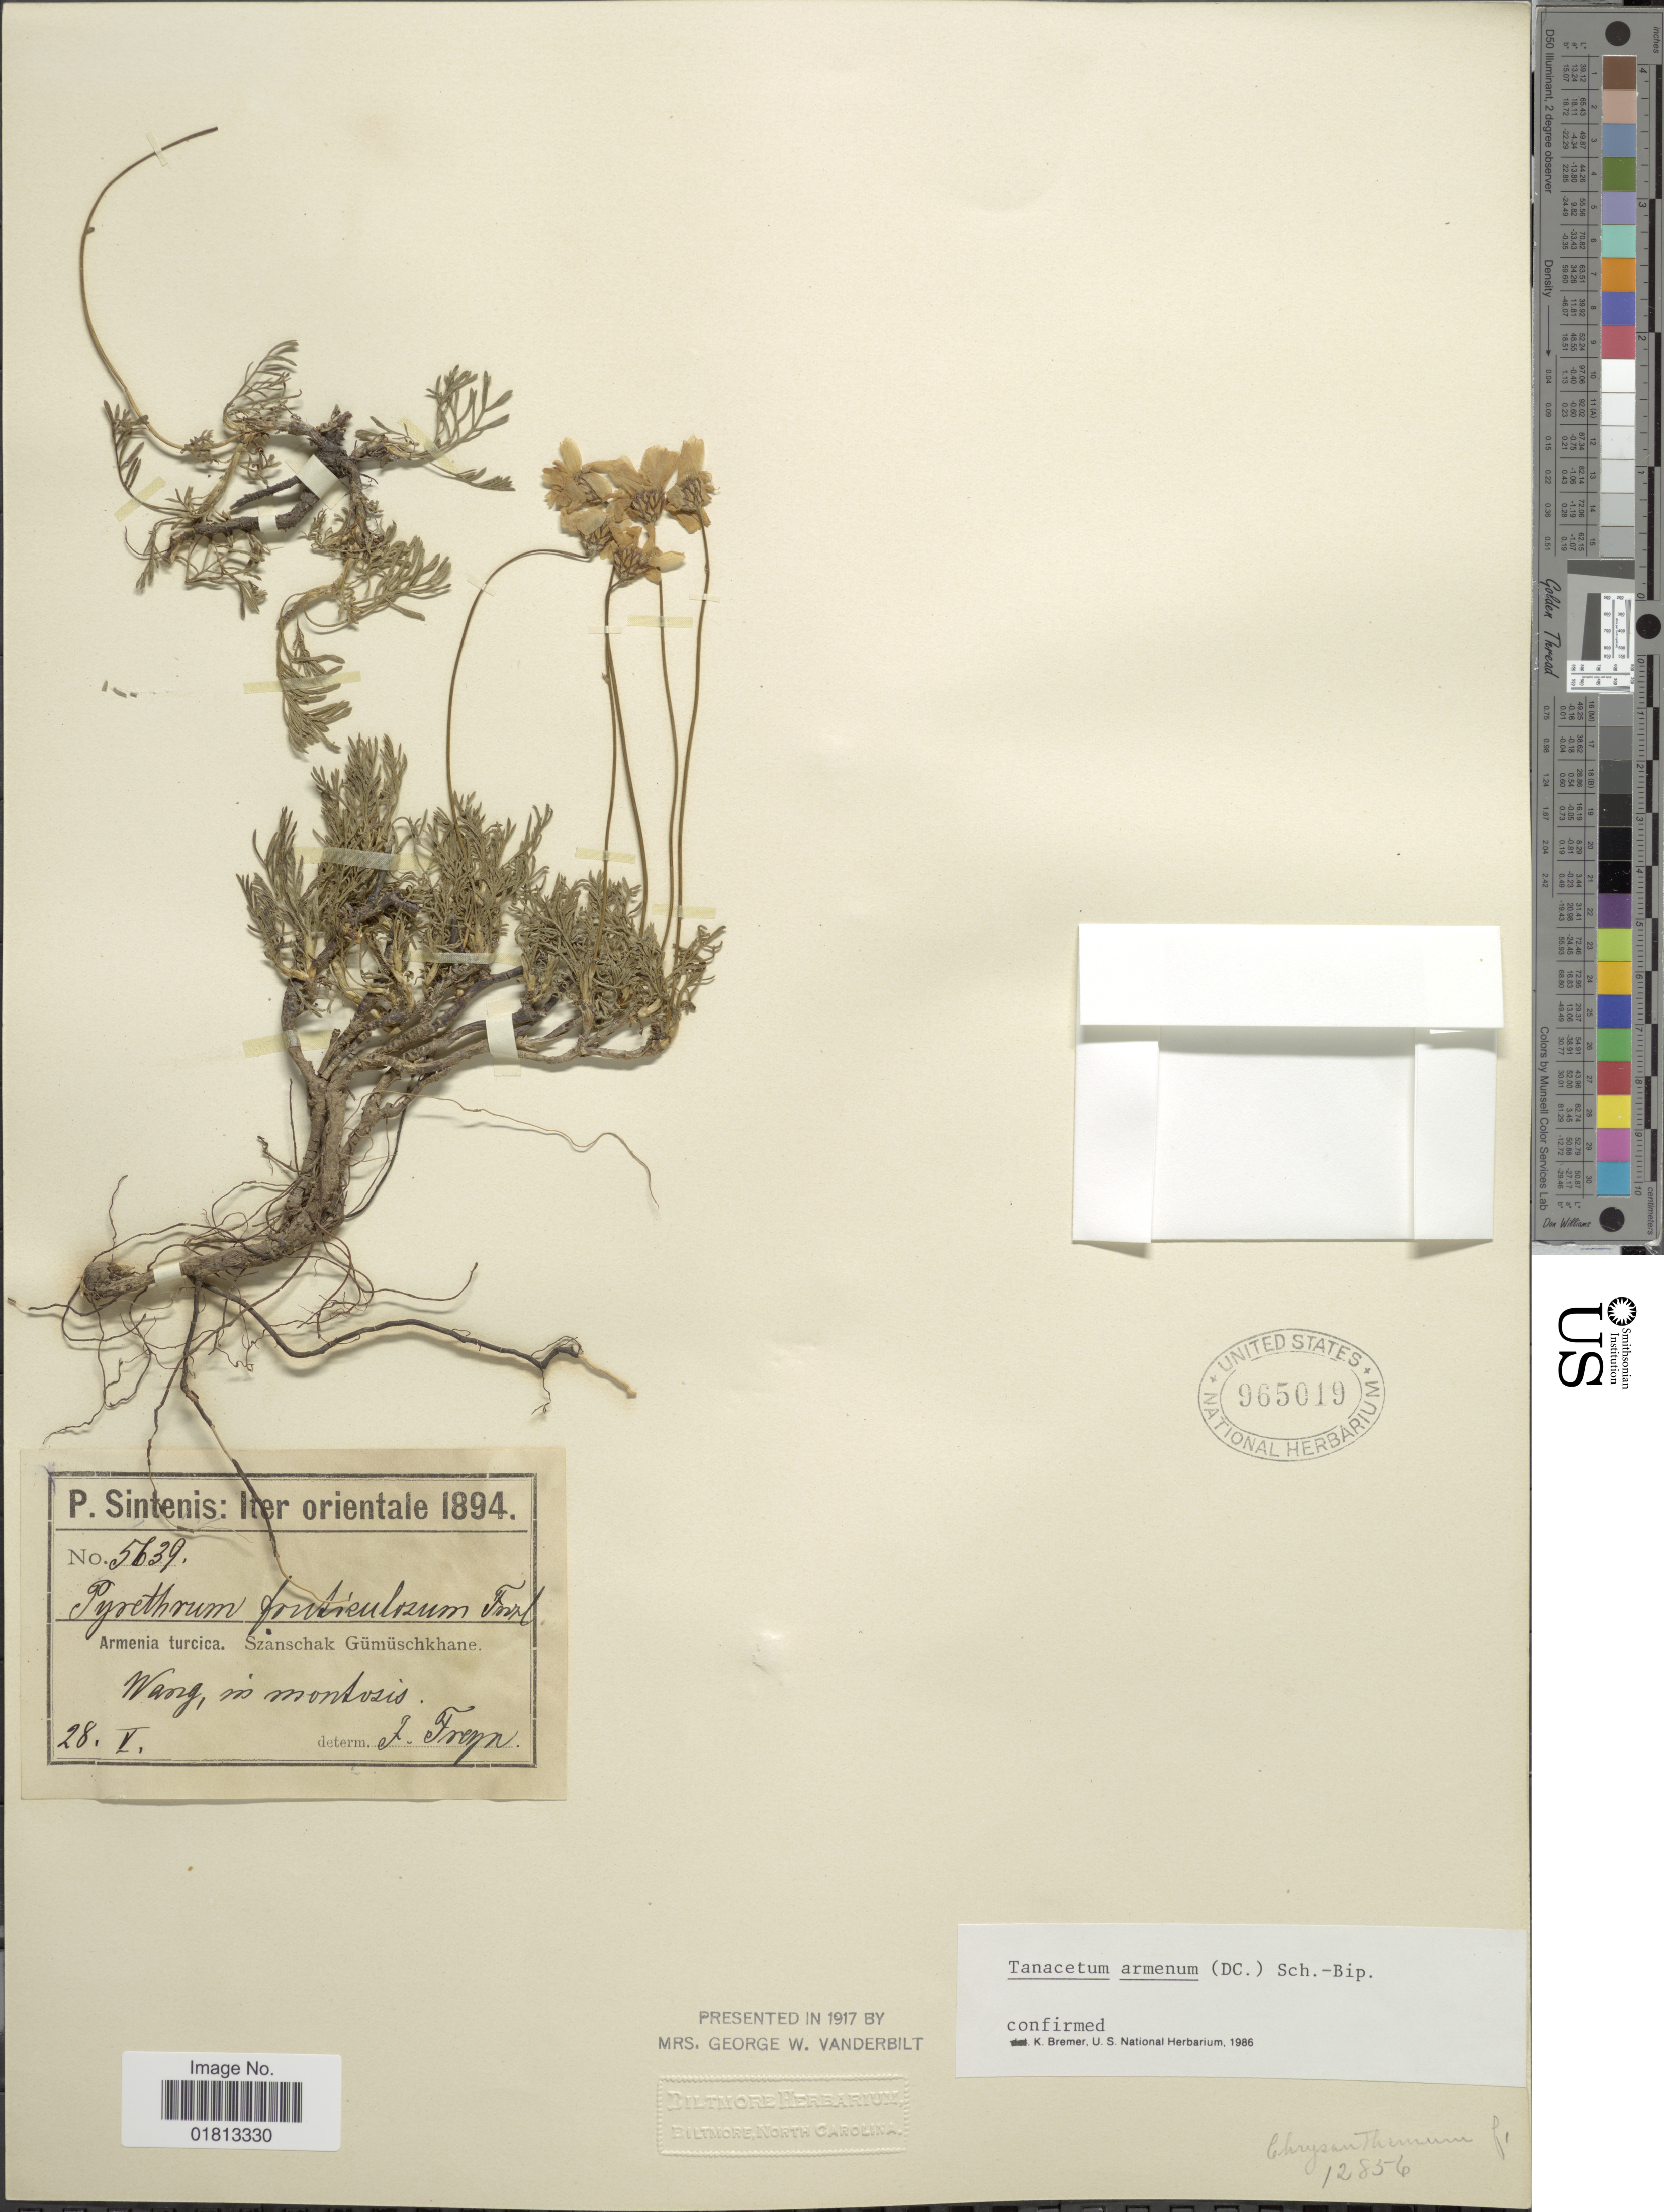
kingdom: Plantae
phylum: Tracheophyta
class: Magnoliopsida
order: Asterales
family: Asteraceae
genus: Tanacetum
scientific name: Tanacetum armenum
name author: (DC.) Sch. Bip.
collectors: P. Sintenis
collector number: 5639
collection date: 1894-05-28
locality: Iter Orientale, Armenia turcica, Szanschak Gumuschkhane, Wang, in montosis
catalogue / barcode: US 965019